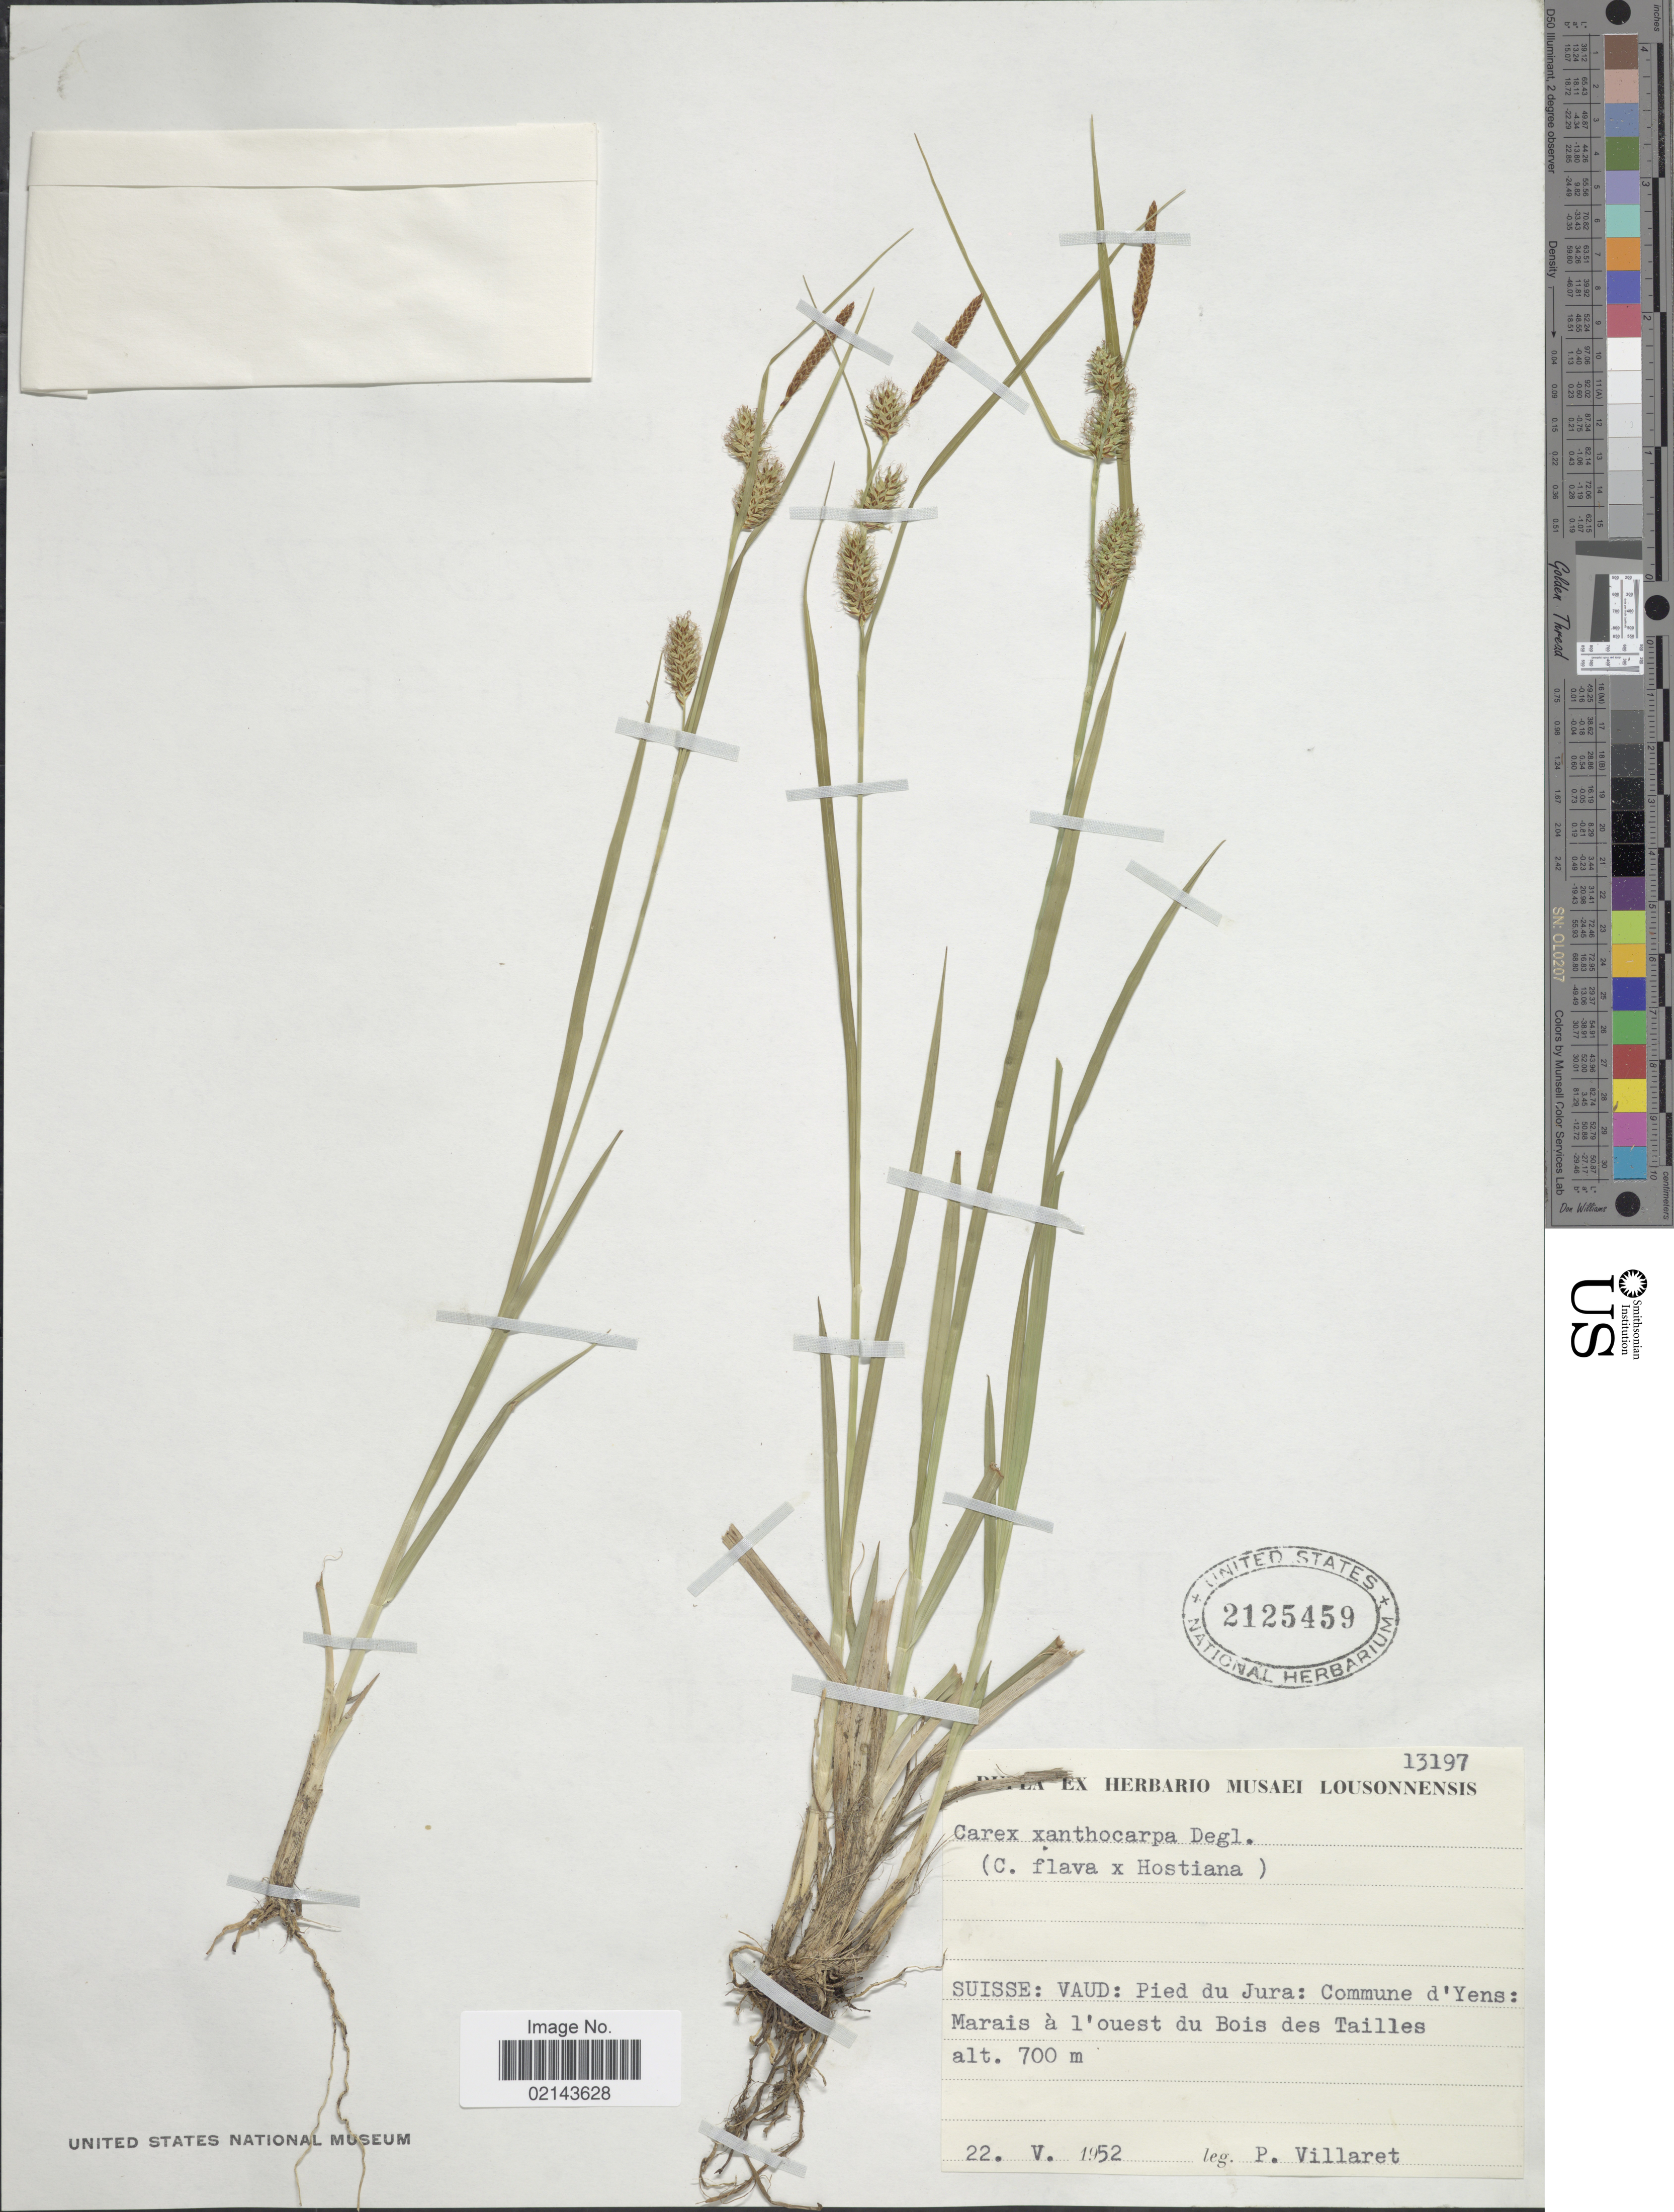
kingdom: Plantae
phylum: Tracheophyta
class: Liliopsida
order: Poales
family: Cyperaceae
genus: Carex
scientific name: Carex x xanthocarpa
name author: Degl.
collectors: P. Villaret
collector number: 13197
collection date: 1952-05-22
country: Switzerland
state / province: Vaud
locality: Suisse: Pied du Jura: Commune d'Yens: Marais à l'ouest du Bois des Tailles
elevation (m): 700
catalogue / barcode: US 2125459